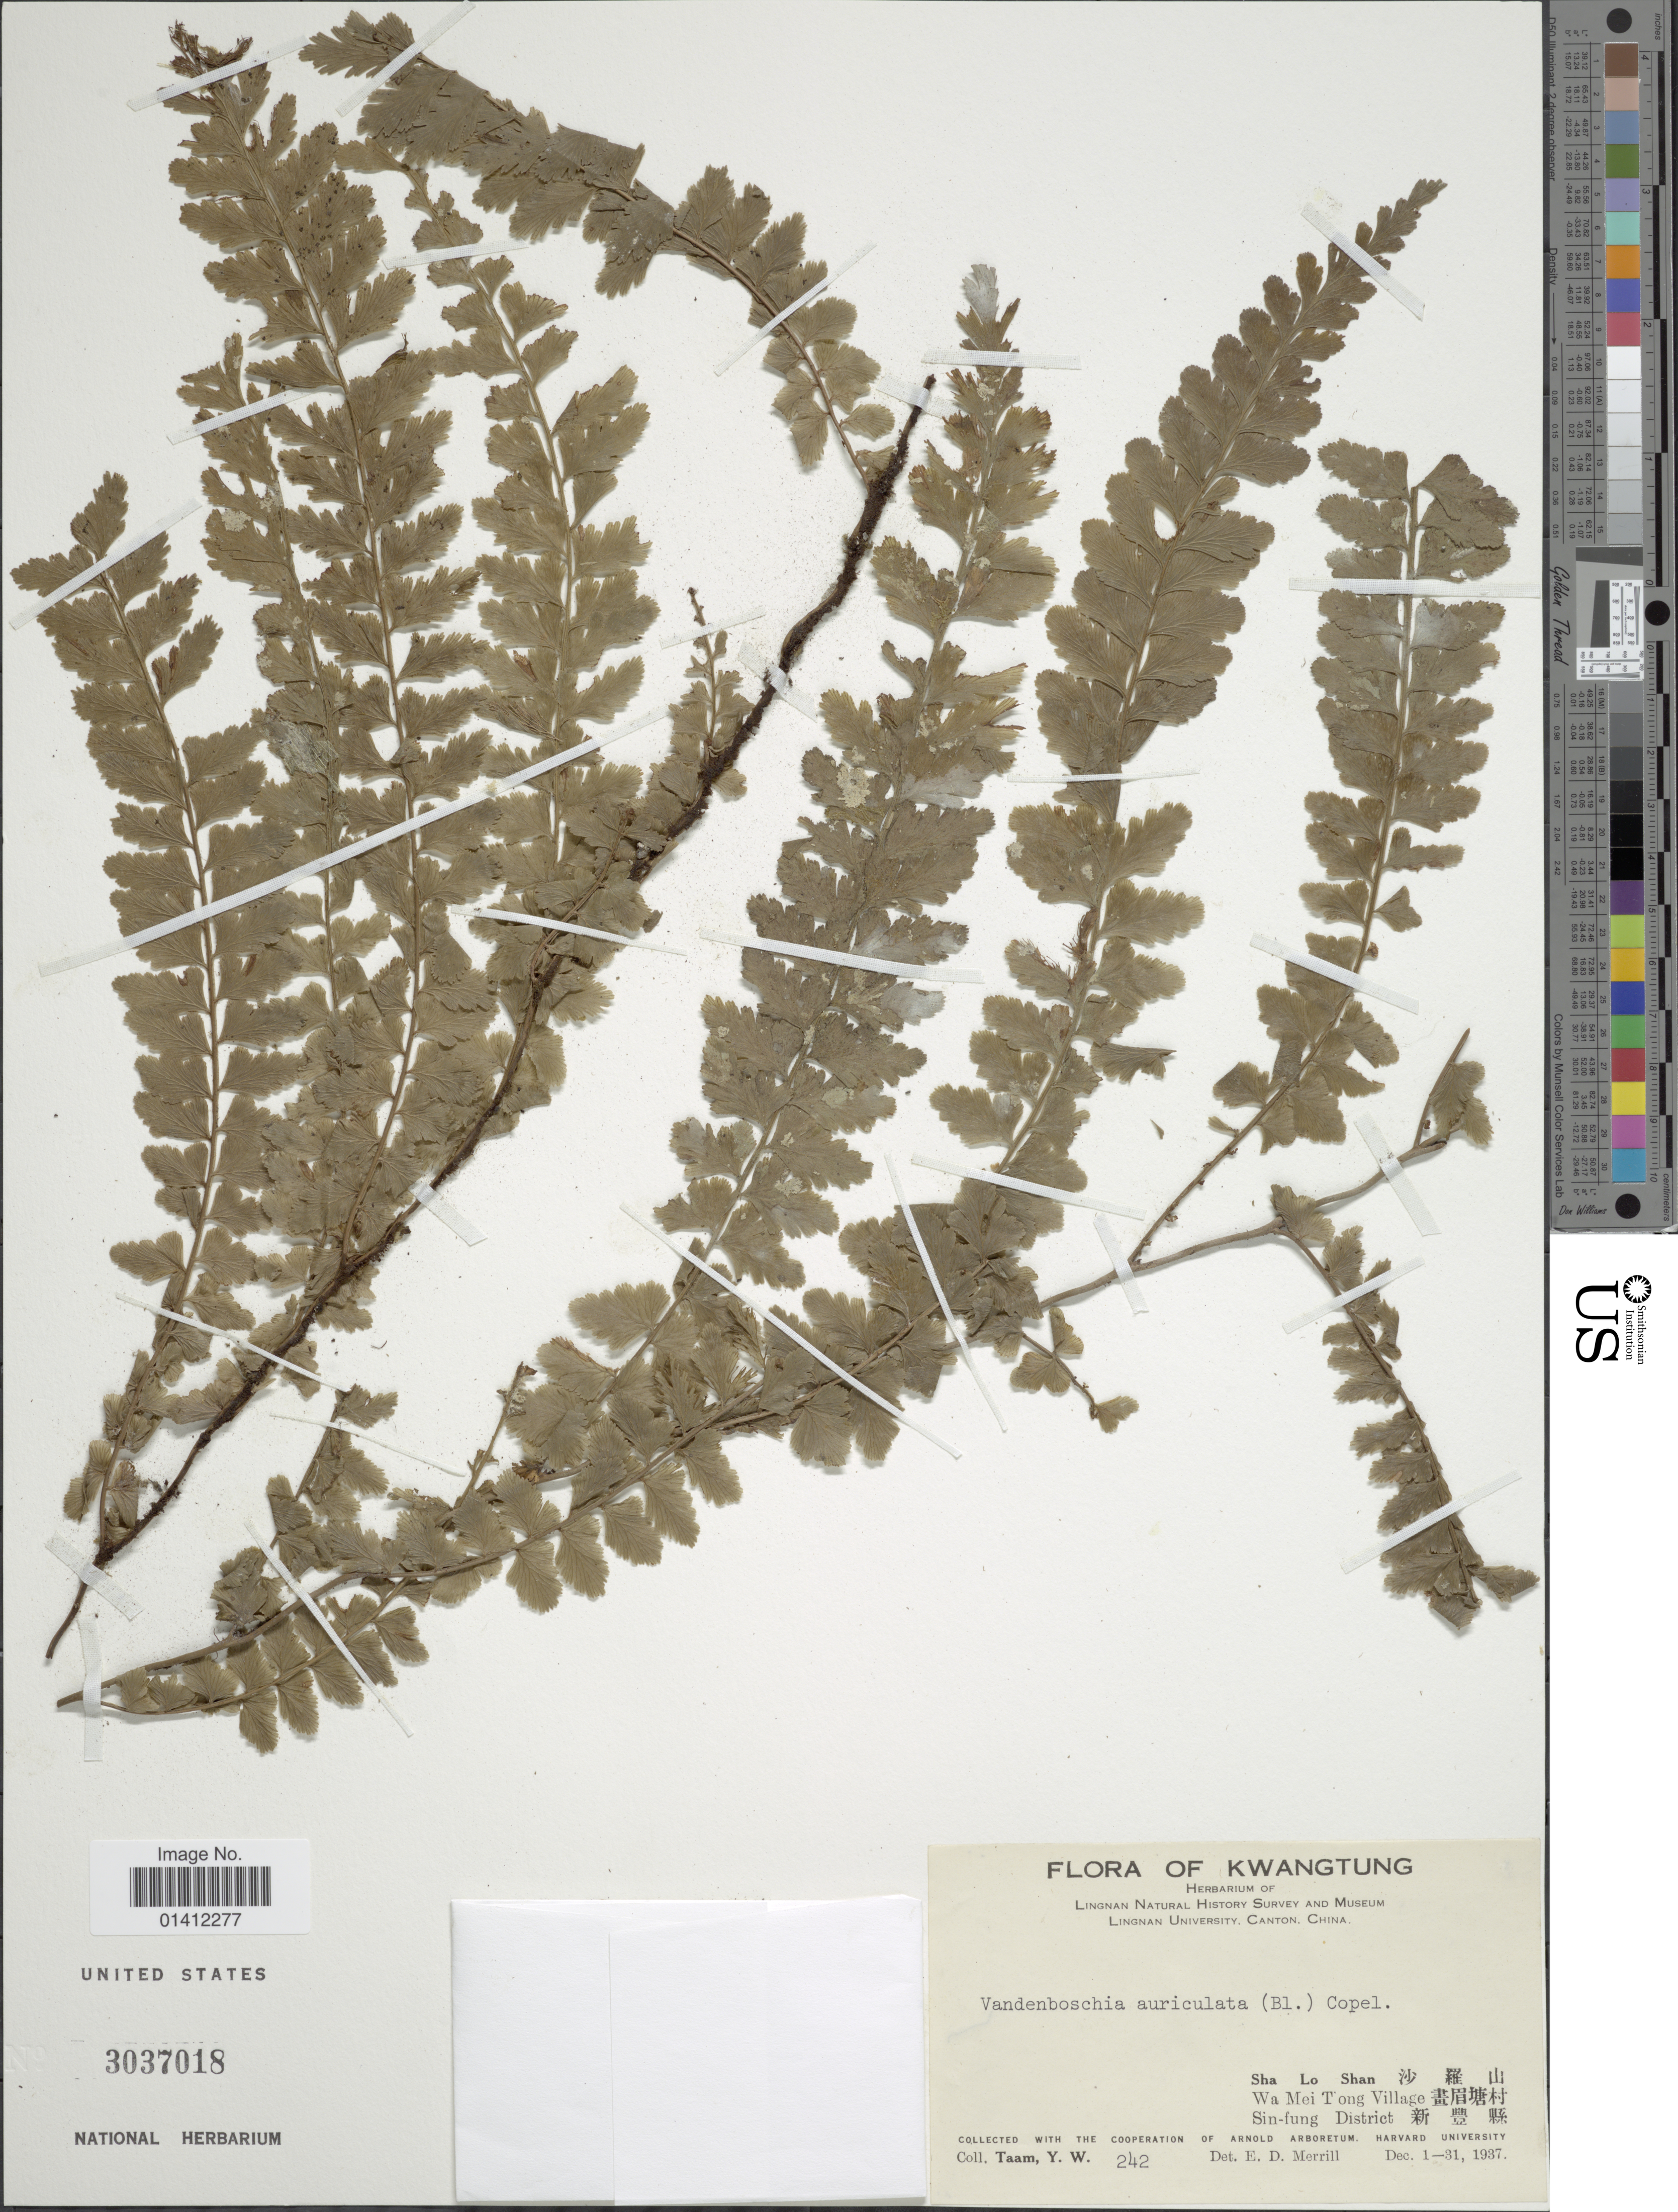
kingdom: Plantae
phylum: Tracheophyta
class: Polypodiopsida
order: Hymenophyllales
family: Hymenophyllaceae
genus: Vandenboschia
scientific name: Vandenboschia auriculata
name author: (Blume) Copel.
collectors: Y. W. Taam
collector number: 242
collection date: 1937-12-01/1937-12-31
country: China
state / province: Guangdong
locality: Kwangtung. Sha Lo Shan. Wa Mei Tong Village. Sin-fung District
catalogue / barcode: US 3037018